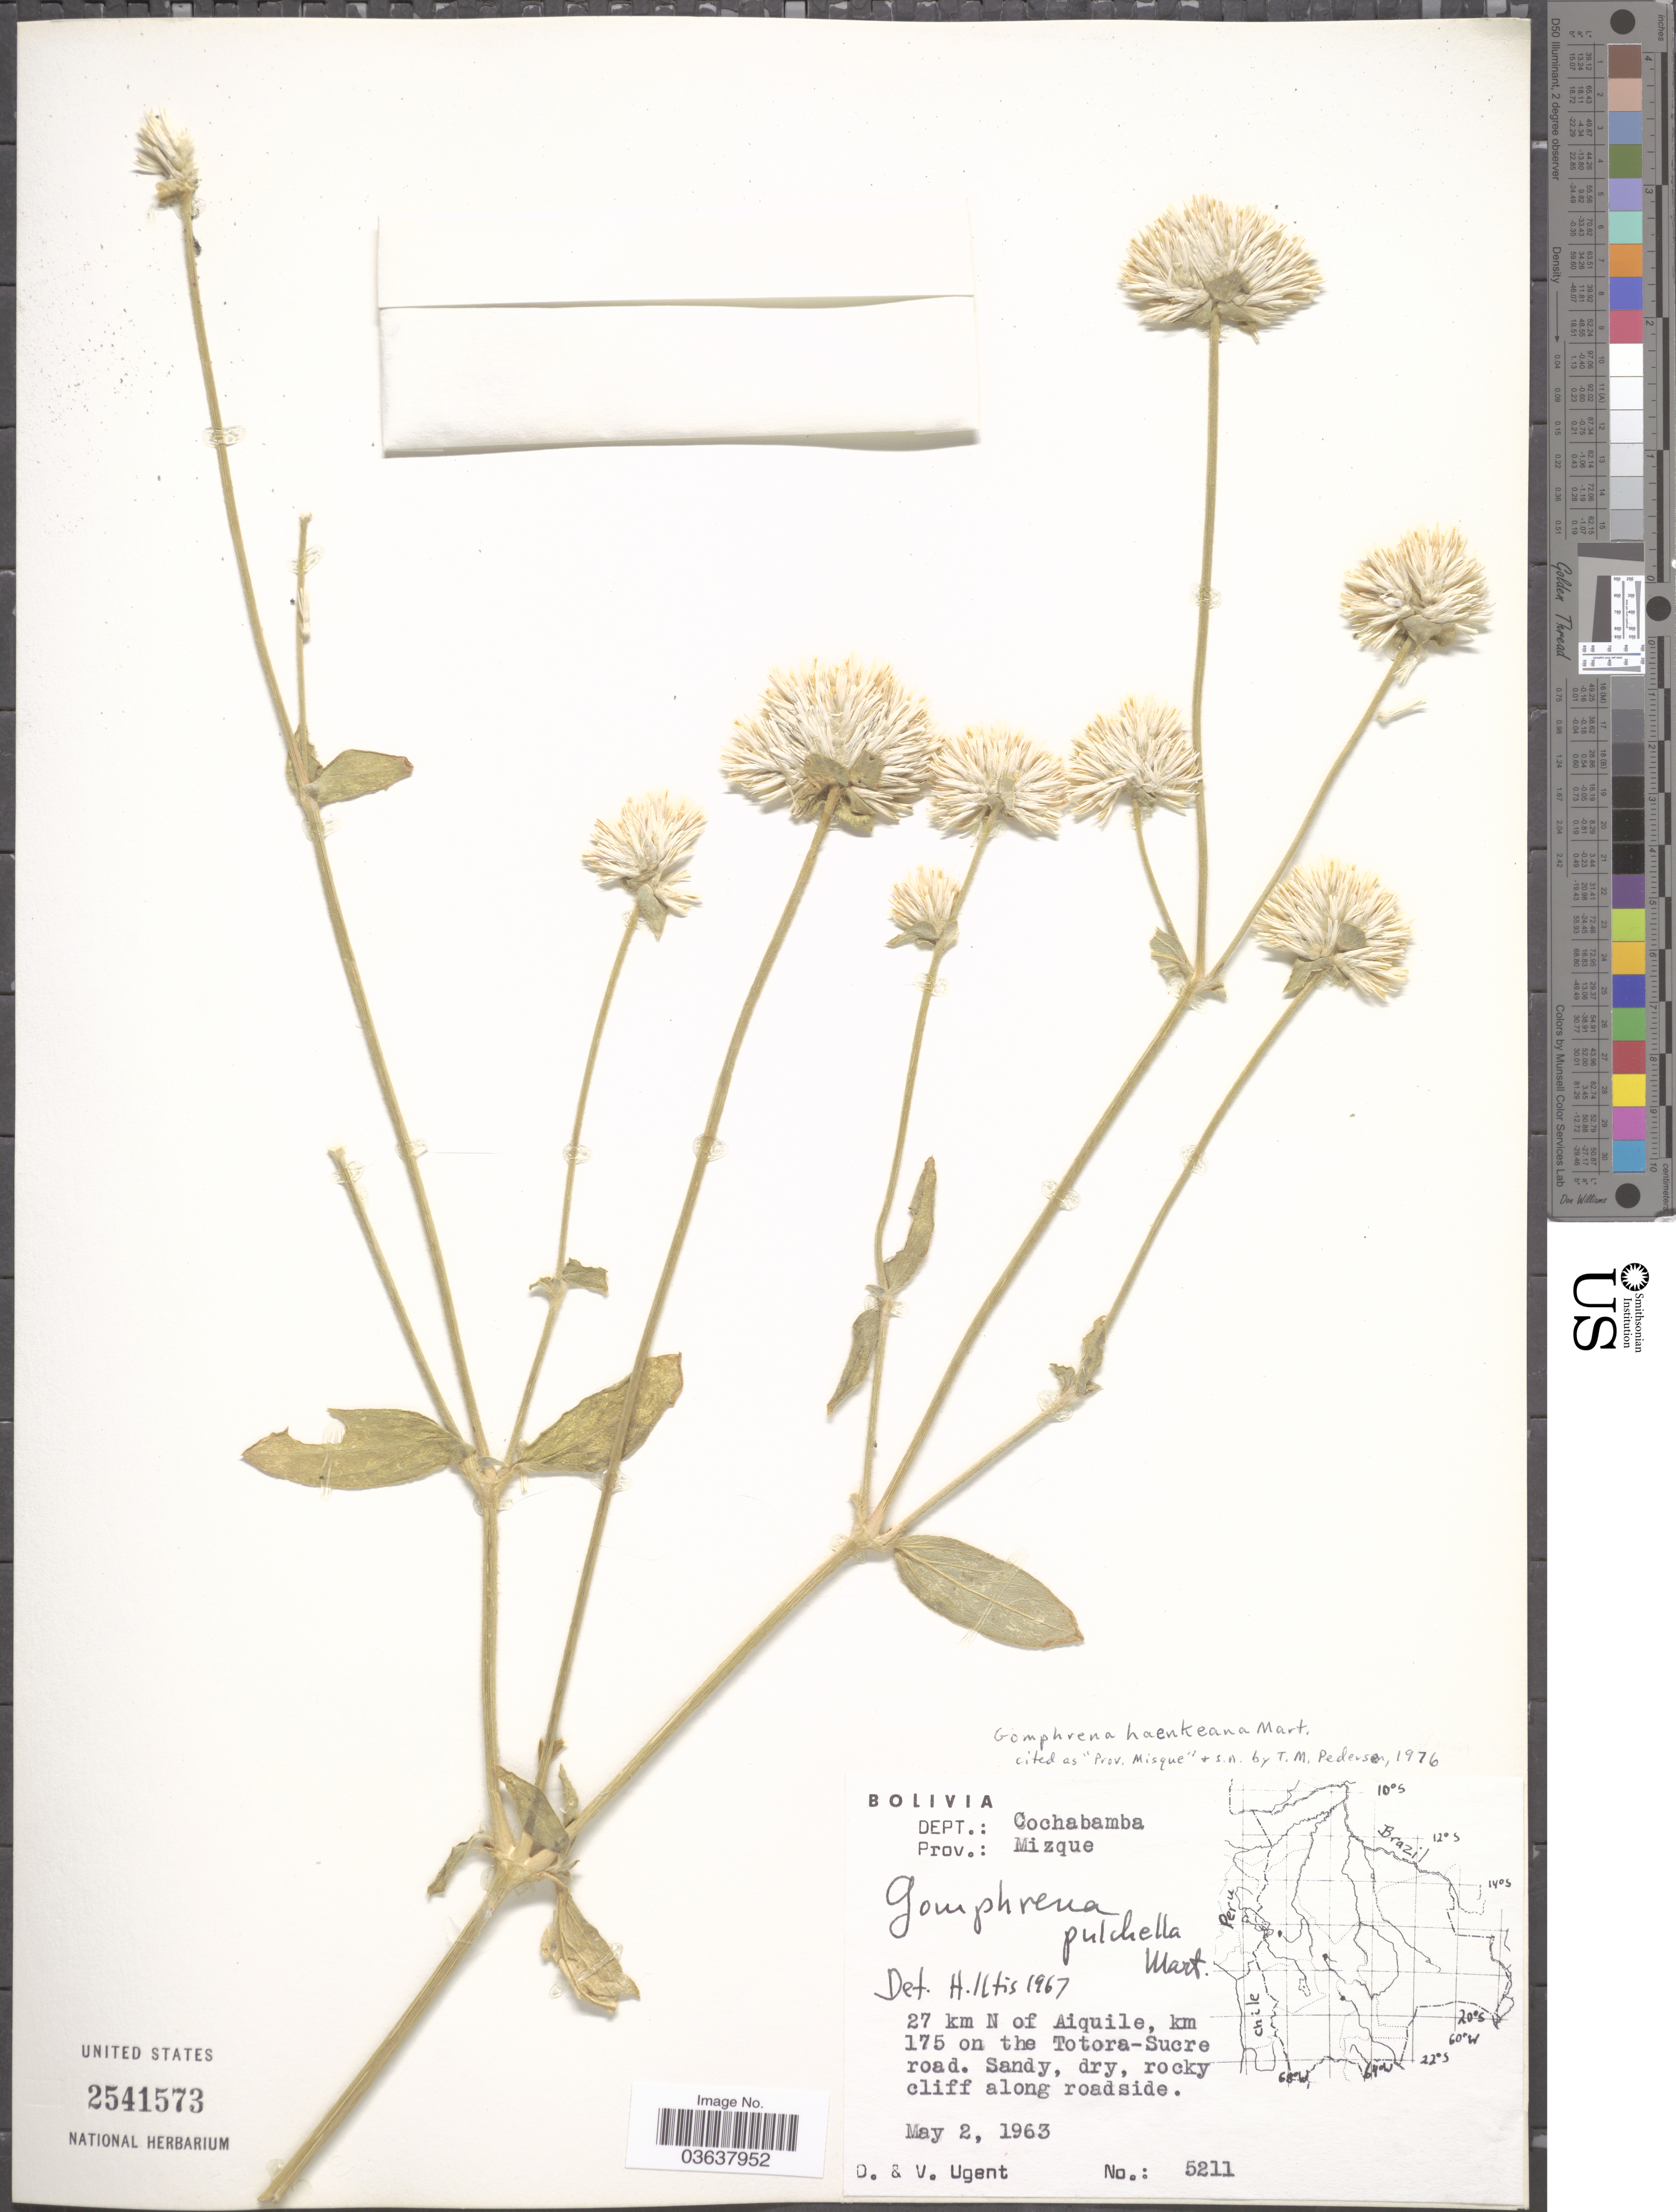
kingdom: Plantae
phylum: Tracheophyta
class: Magnoliopsida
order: Caryophyllales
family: Amaranthaceae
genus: Gomphrena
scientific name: Gomphrena haenkeana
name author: Mart.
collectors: D. Ugent & V. Ugent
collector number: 5211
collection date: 1963-05-02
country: Bolivia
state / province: Cochabamba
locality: Dept.: Cochabamba. Prov.: Mizque. 27 km N of Aiquile, km 175 on the Totora-Sucre road.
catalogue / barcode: US 2541573